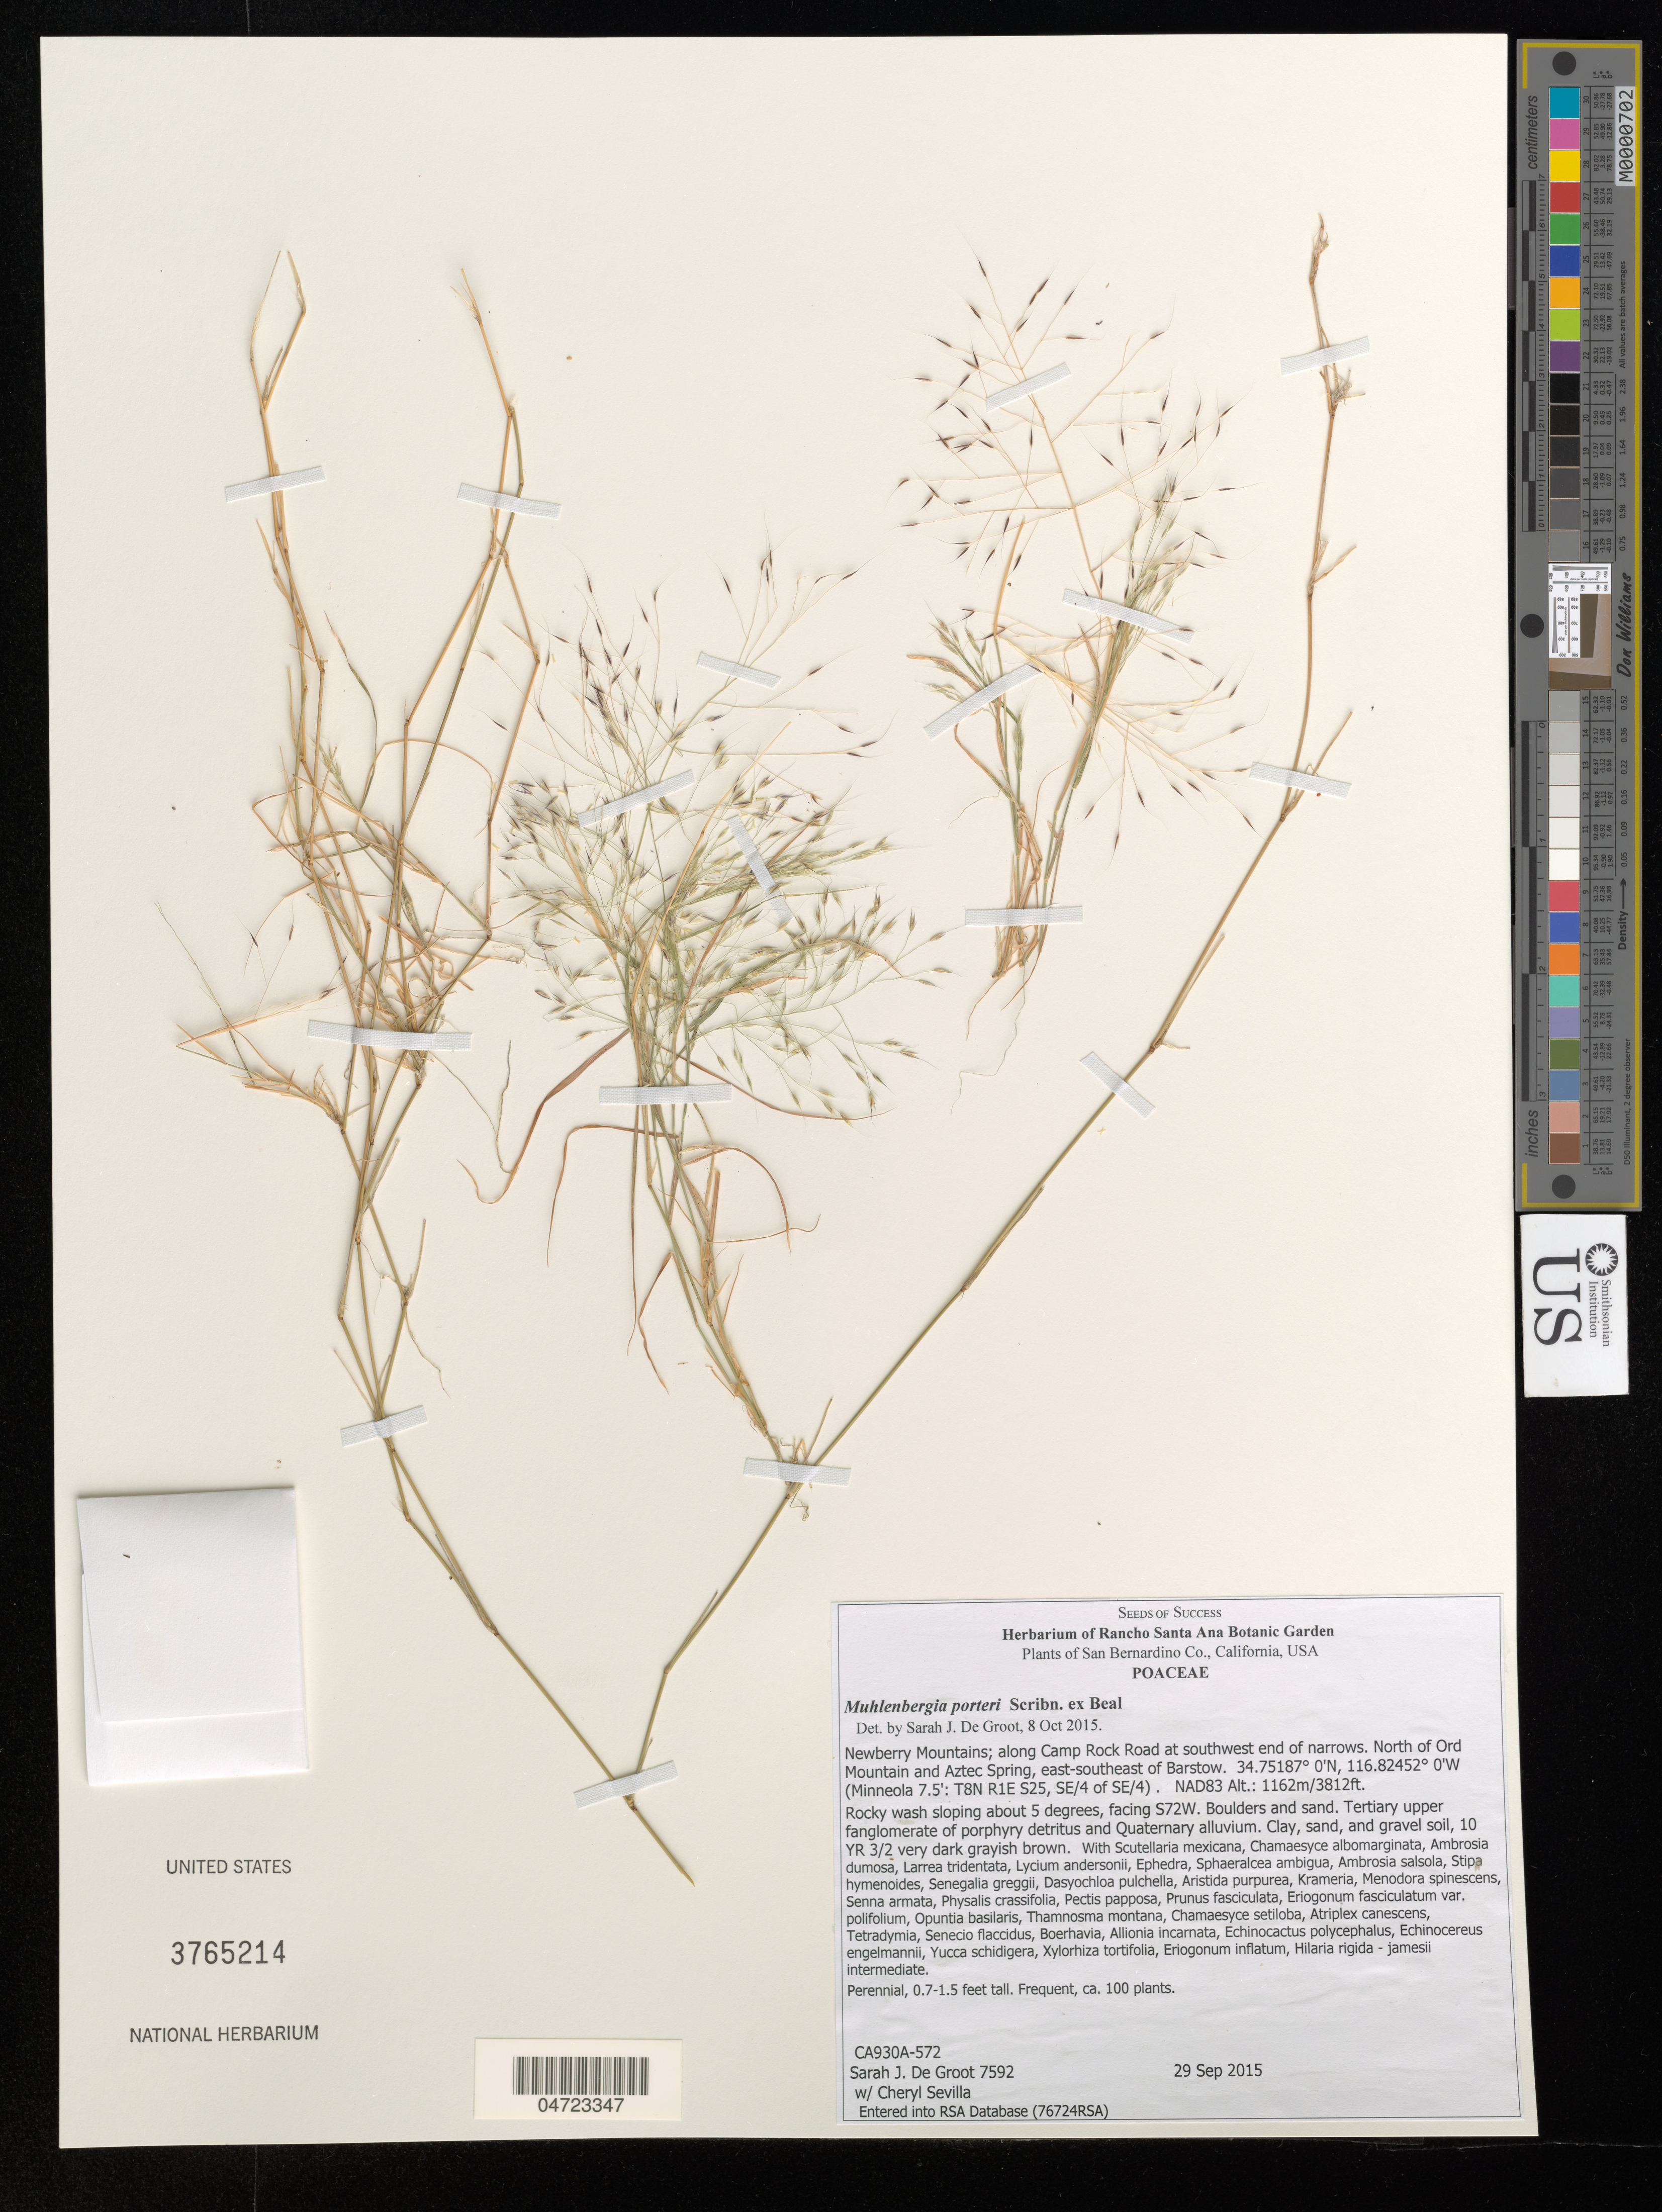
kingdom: Plantae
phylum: Tracheophyta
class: Liliopsida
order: Poales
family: Poaceae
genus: Muhlenbergia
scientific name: Muhlenbergia porteri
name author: Scribn. in W.J. Beal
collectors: S. De Groot & C. Sevilla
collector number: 7592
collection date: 2015-09-29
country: United States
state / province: California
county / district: San Bernardino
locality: San Bernardino Co. Newberry Mountains; along Camp Rock Road at southwest end of narrows. North of Ord Mountain and Aztec Spring, east-southeast of Barstow. (Minneola 7.5': T8N R1E S25, SE/4 of SE/4). NAD83. Rocky wash sloping about 5 degrees, facing S72W.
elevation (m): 1162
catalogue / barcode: US 3765214